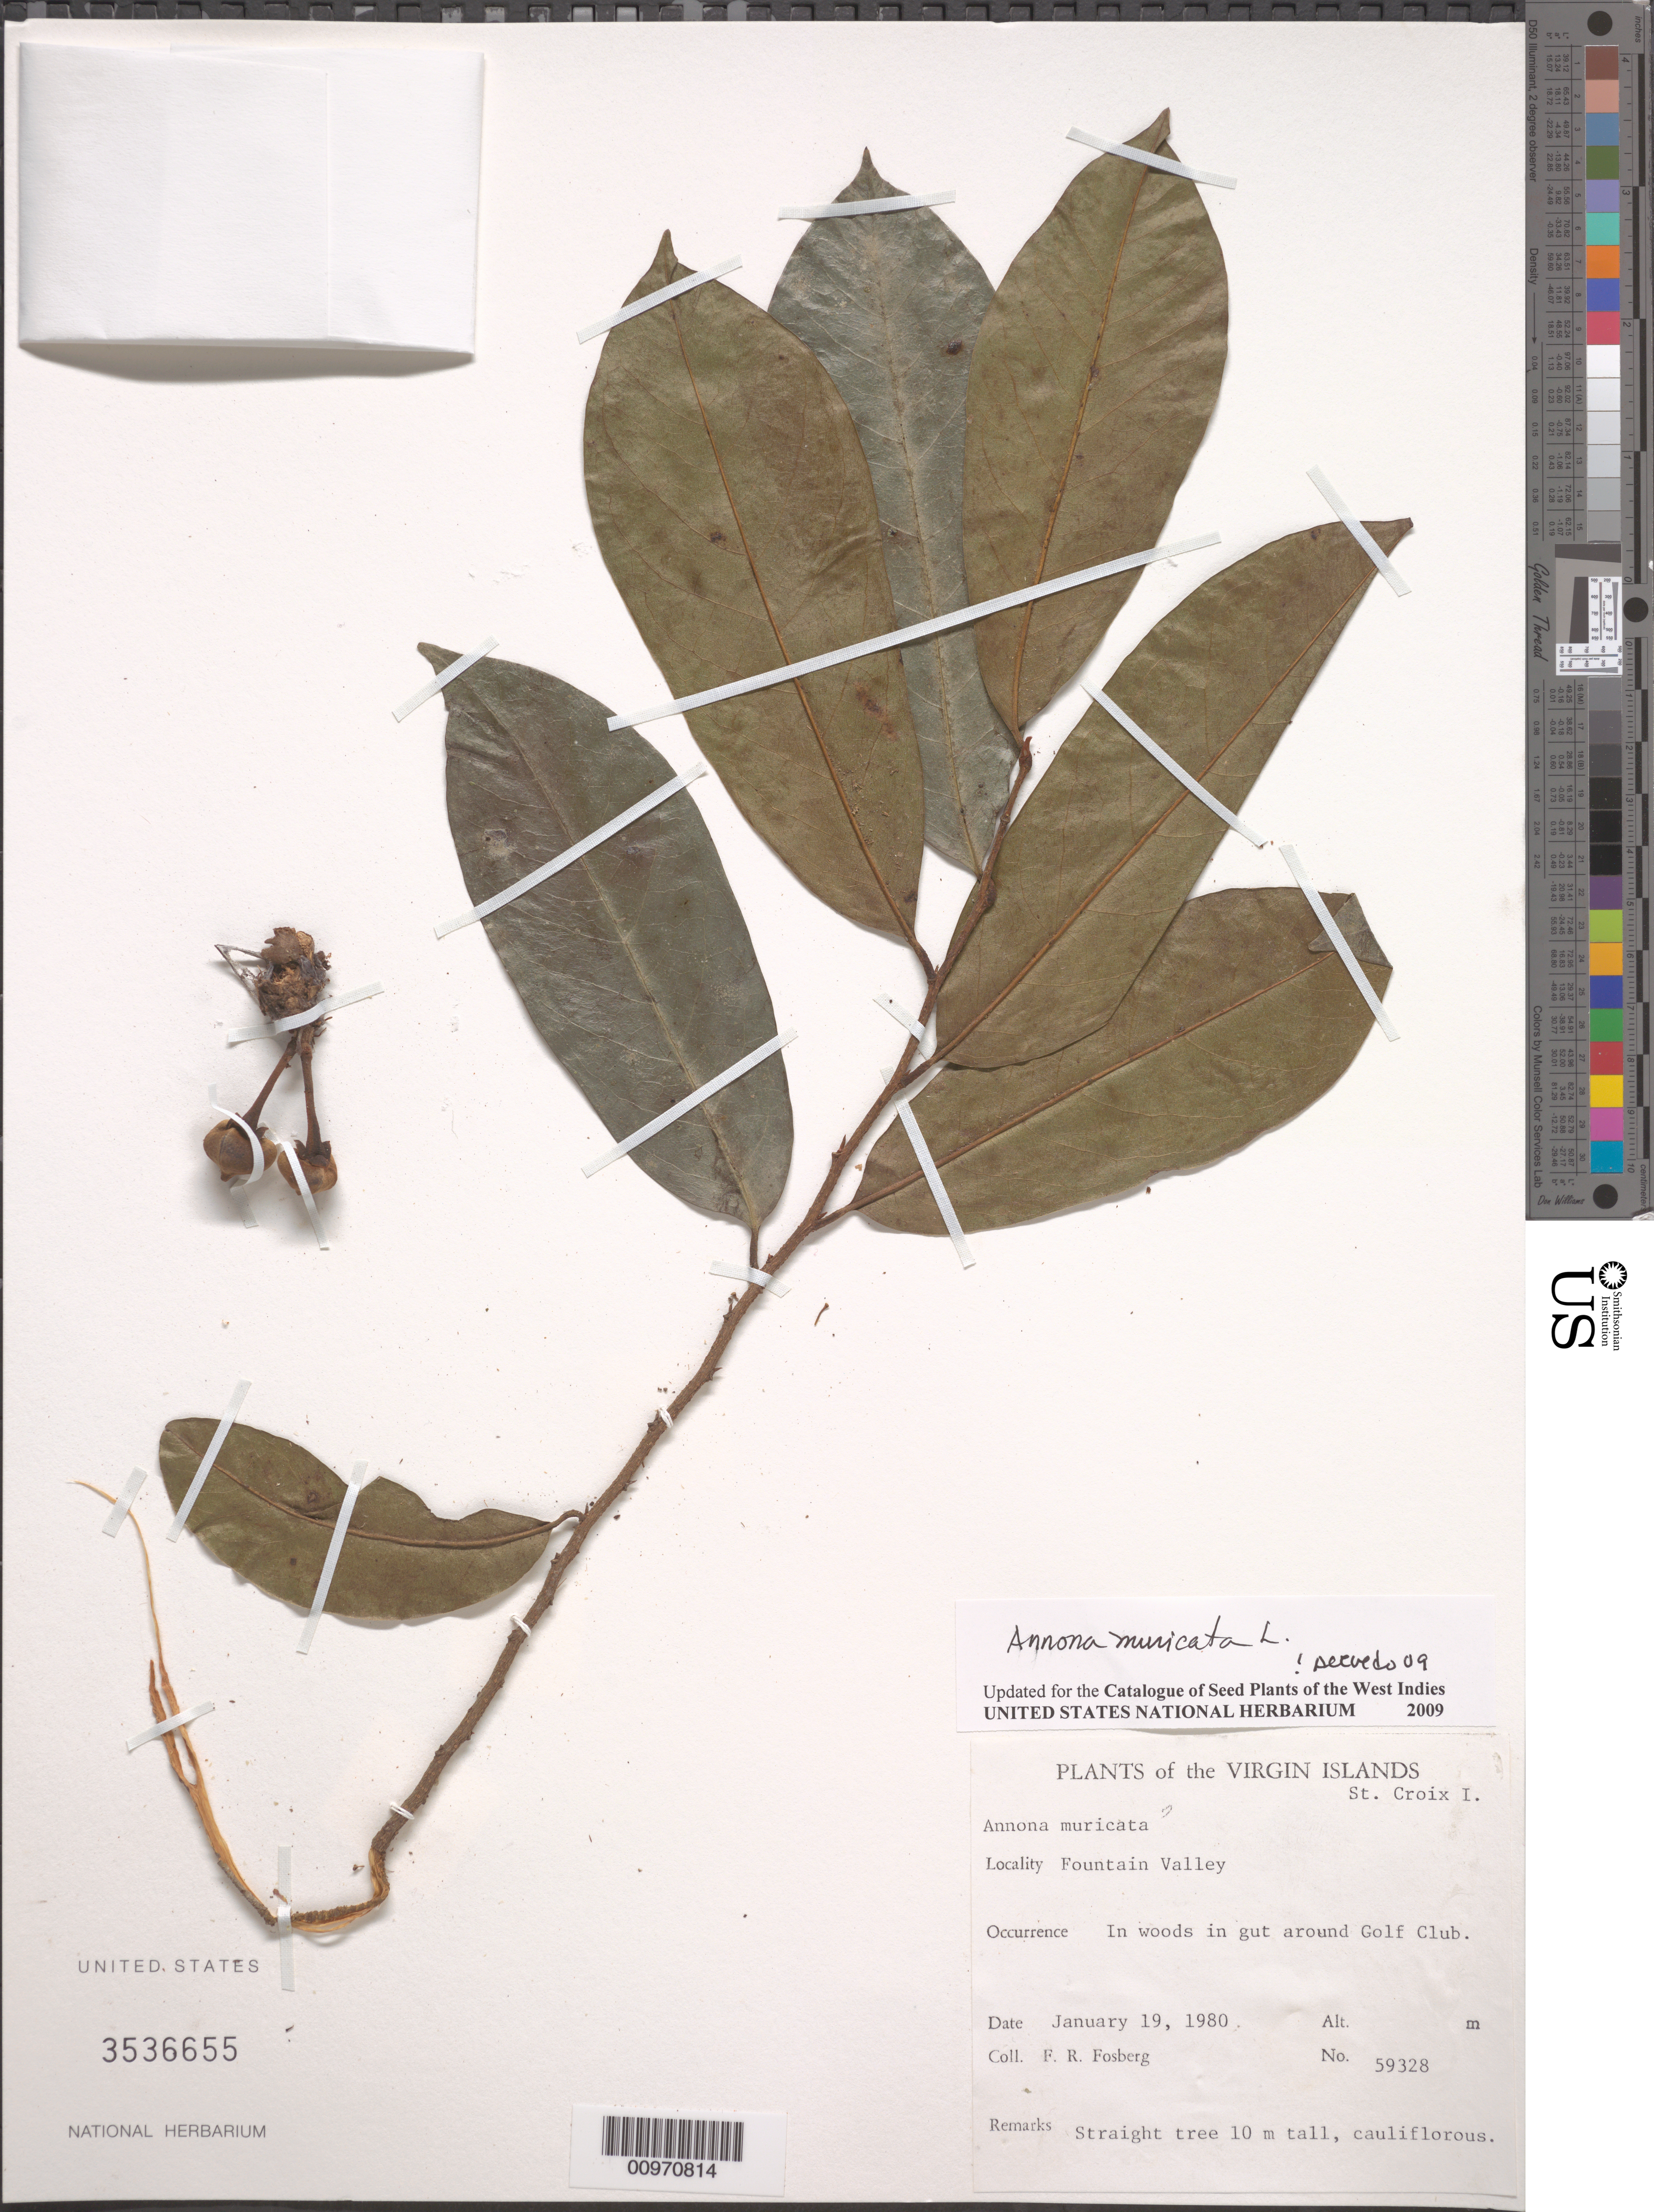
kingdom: Plantae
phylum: Tracheophyta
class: Magnoliopsida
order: Magnoliales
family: Annonaceae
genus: Annona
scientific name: Annona muricata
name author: L.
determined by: Acevedo-Rodríguez, P., (BOT), Smithsonian Institution - National Museum of Natural History (UNITED STATES)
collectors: F. R. Fosberg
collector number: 59328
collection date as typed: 19 Jan 1980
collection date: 1980-01-19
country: U.S. Virgin Islands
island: St. Croix I.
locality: Fountain Valley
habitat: In woods in gut around Golf Club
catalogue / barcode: US 3536655